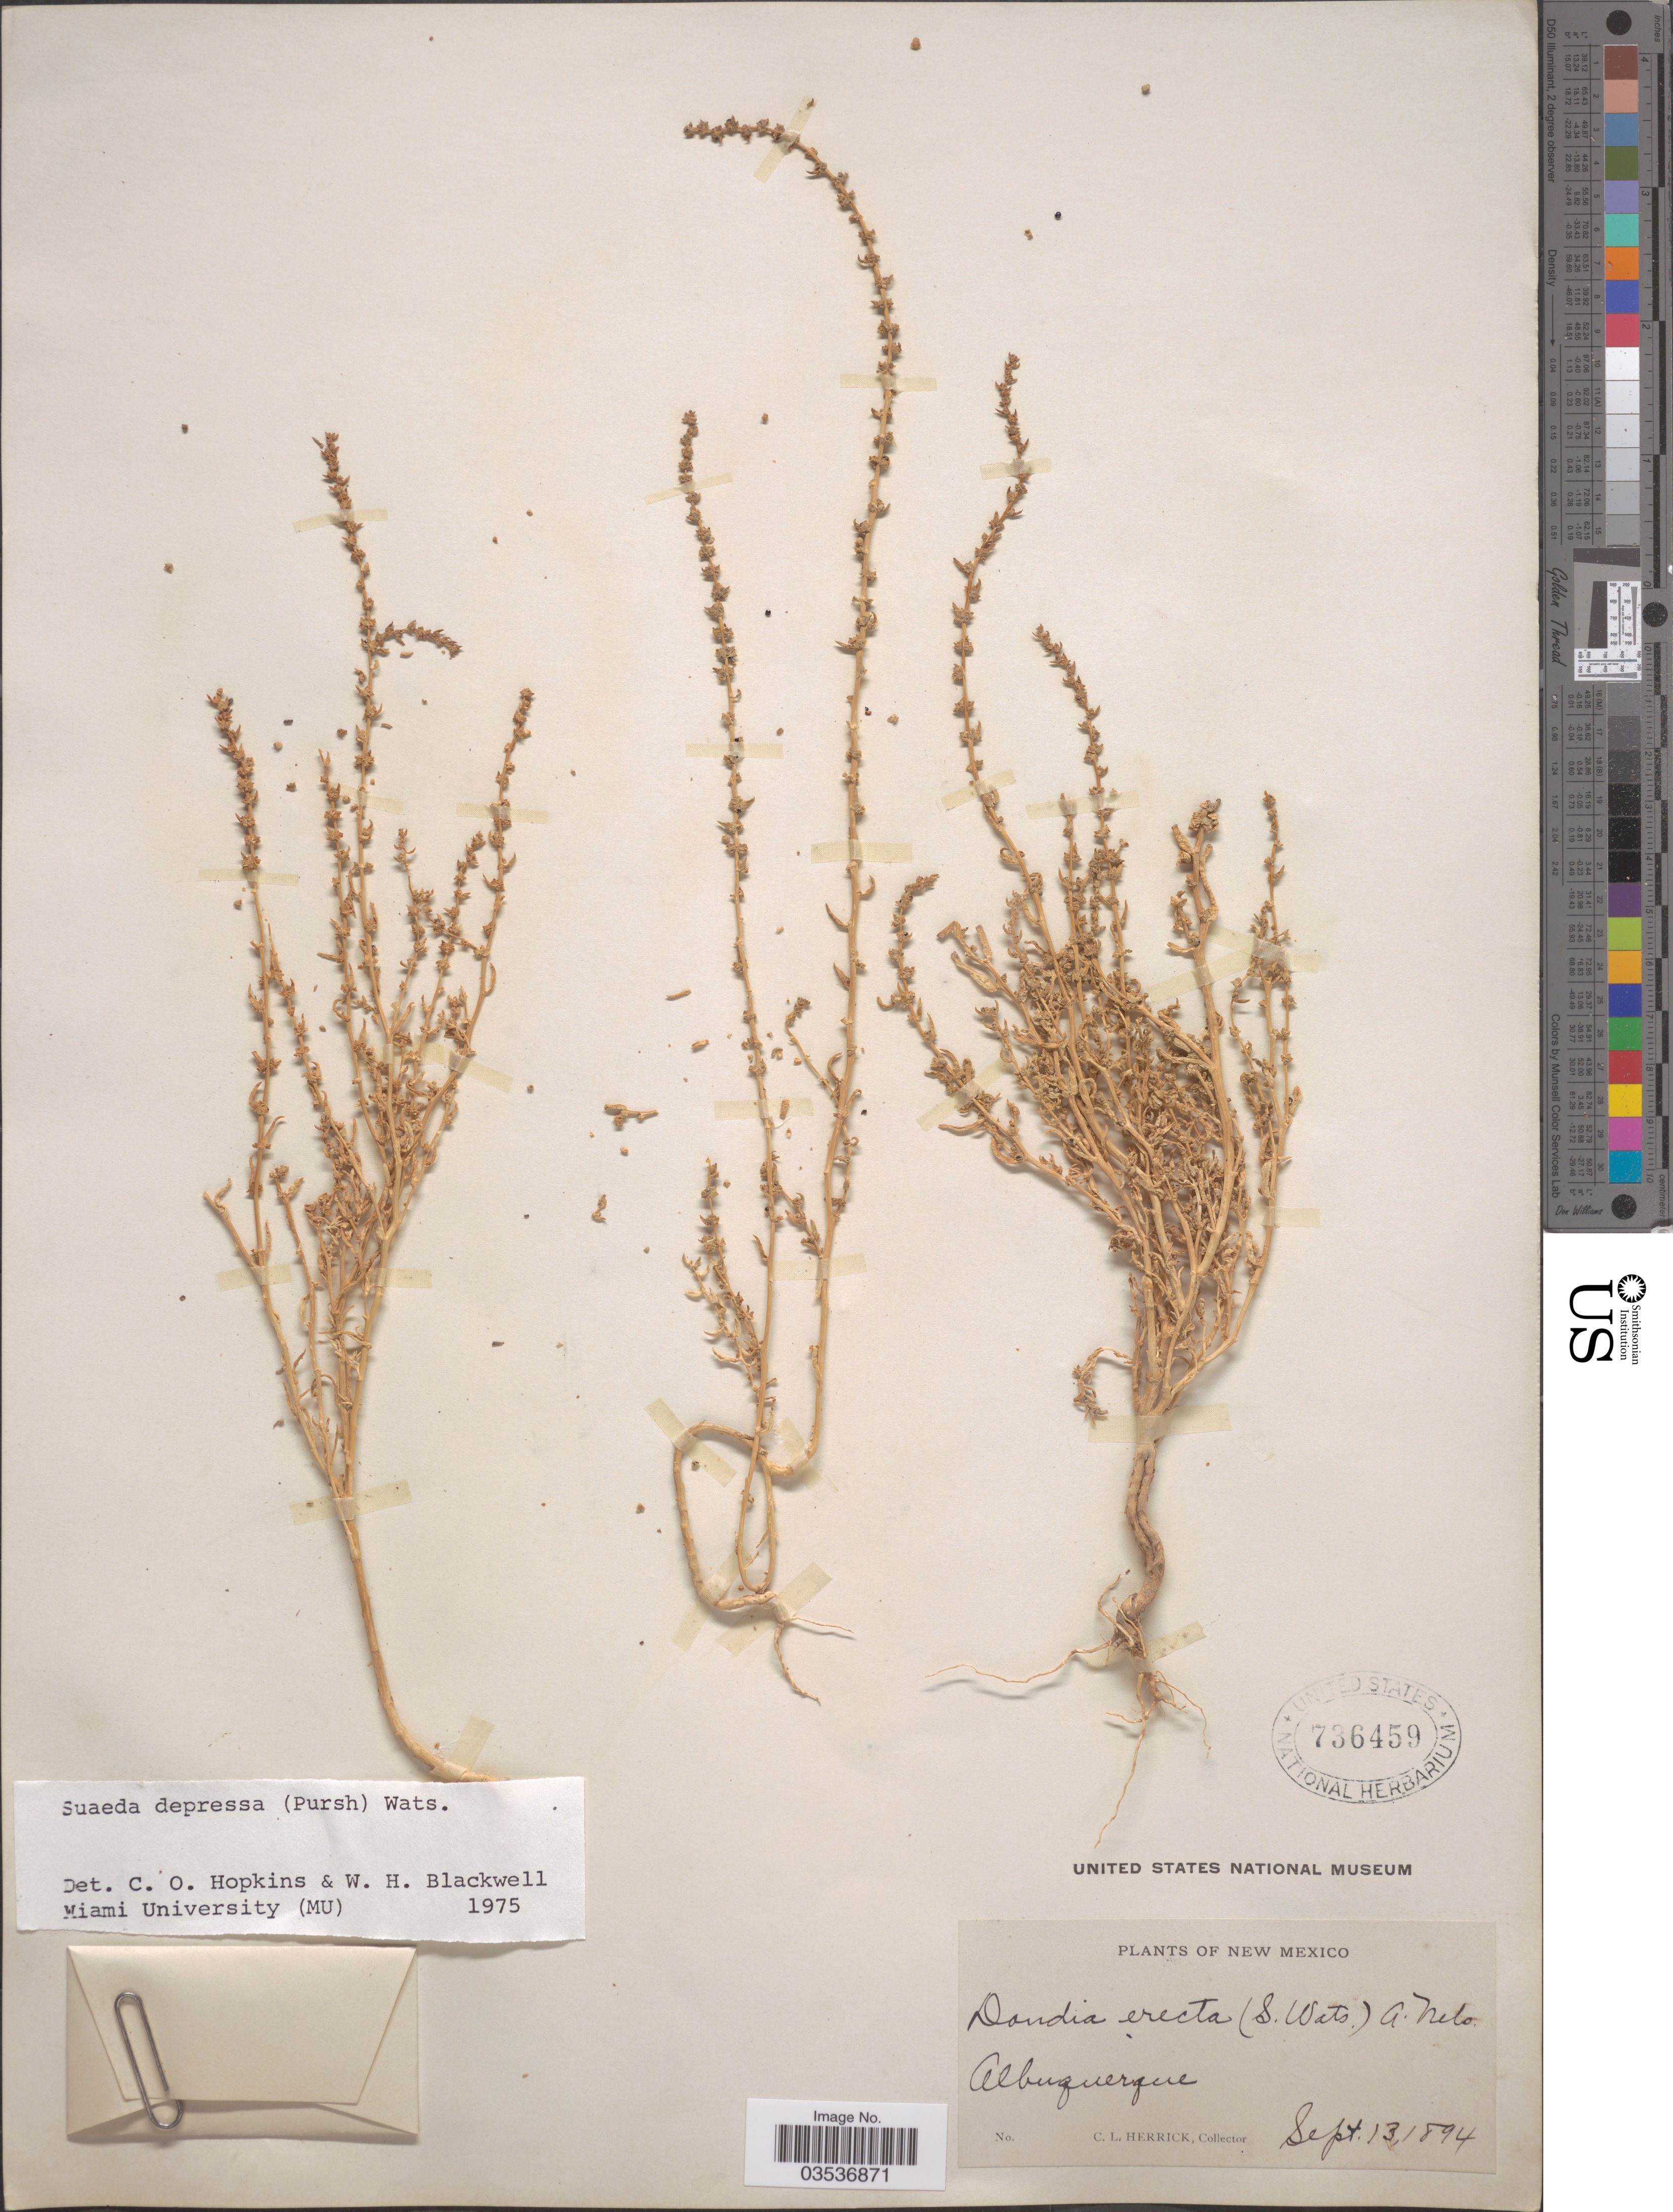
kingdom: Plantae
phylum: Tracheophyta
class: Magnoliopsida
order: Caryophyllales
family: Amaranthaceae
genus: Suaeda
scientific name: Suaeda depressa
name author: (Pursh) S. Watson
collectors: C. Herrick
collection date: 1894-09-13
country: United States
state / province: New Mexico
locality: Albuquerque.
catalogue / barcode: US 736459